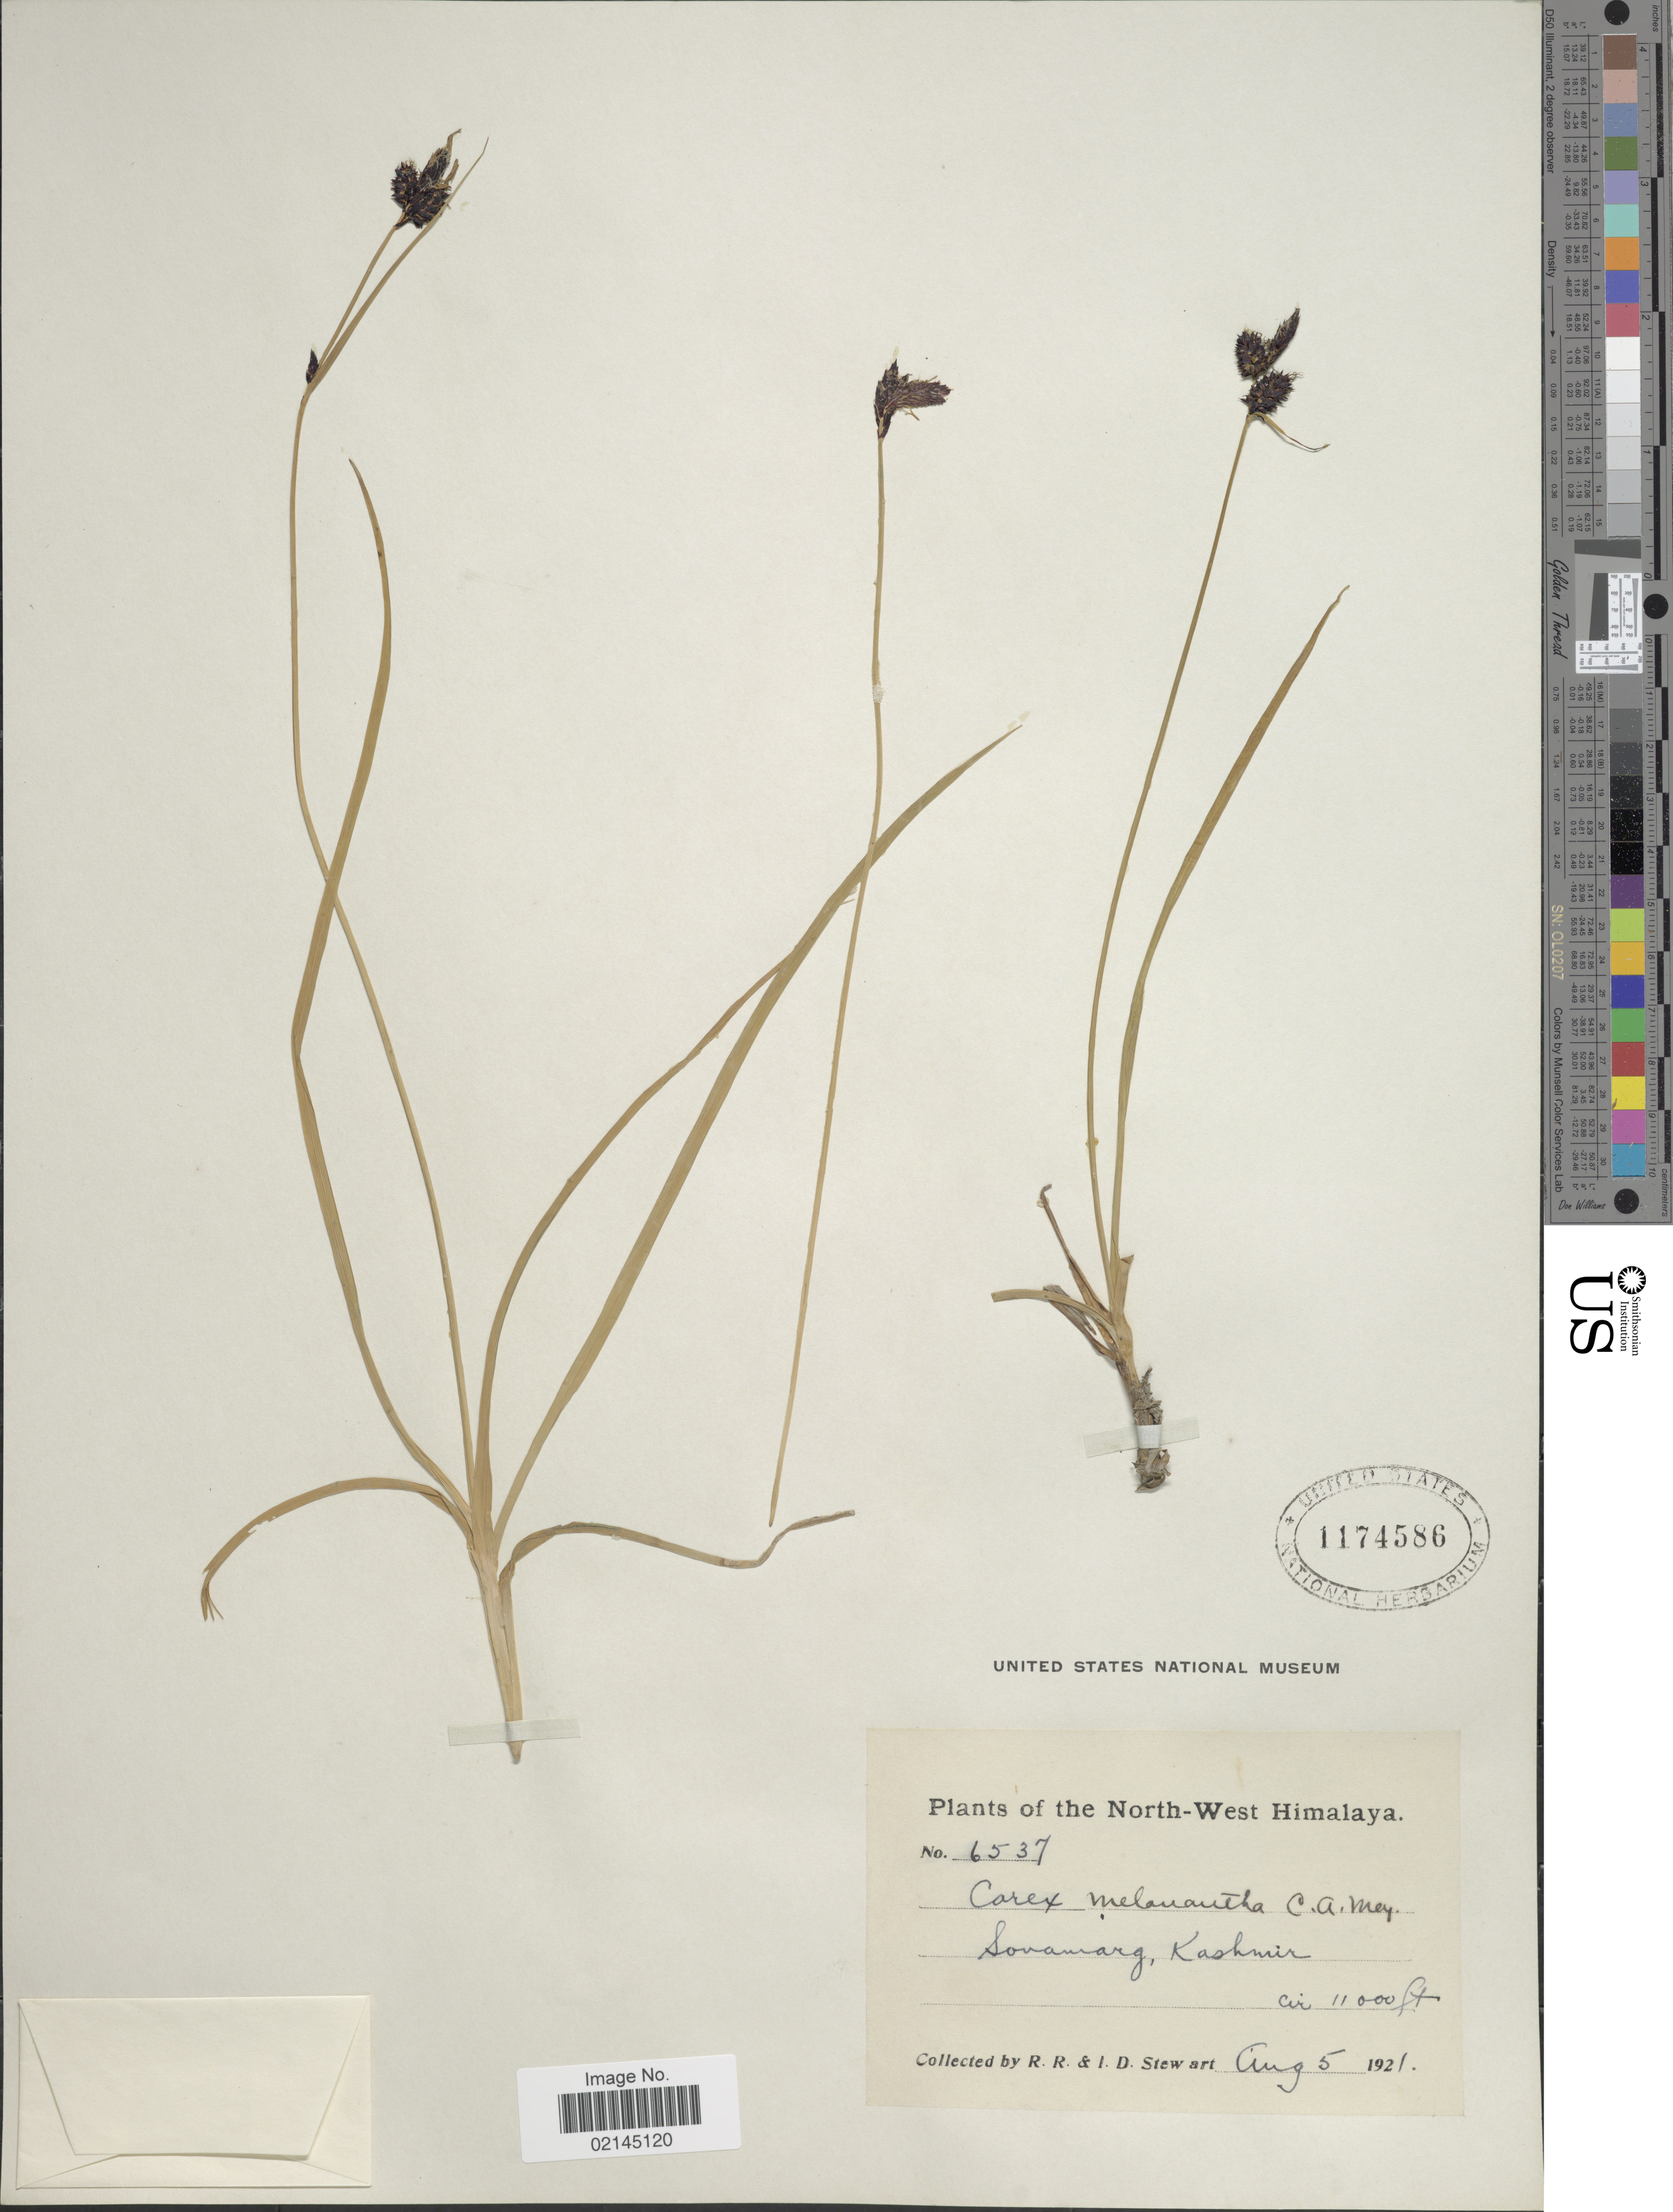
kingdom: Plantae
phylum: Tracheophyta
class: Liliopsida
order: Poales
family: Cyperaceae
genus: Carex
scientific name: Carex melanantha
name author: C.A. Mey.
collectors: R. R. Stewart & I. Stewart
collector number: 6537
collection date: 1921-08-05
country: India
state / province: Jammu and Kashmir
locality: North-West Himalaya, Sonamarg, Kashmir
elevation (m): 3353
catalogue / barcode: US 174586